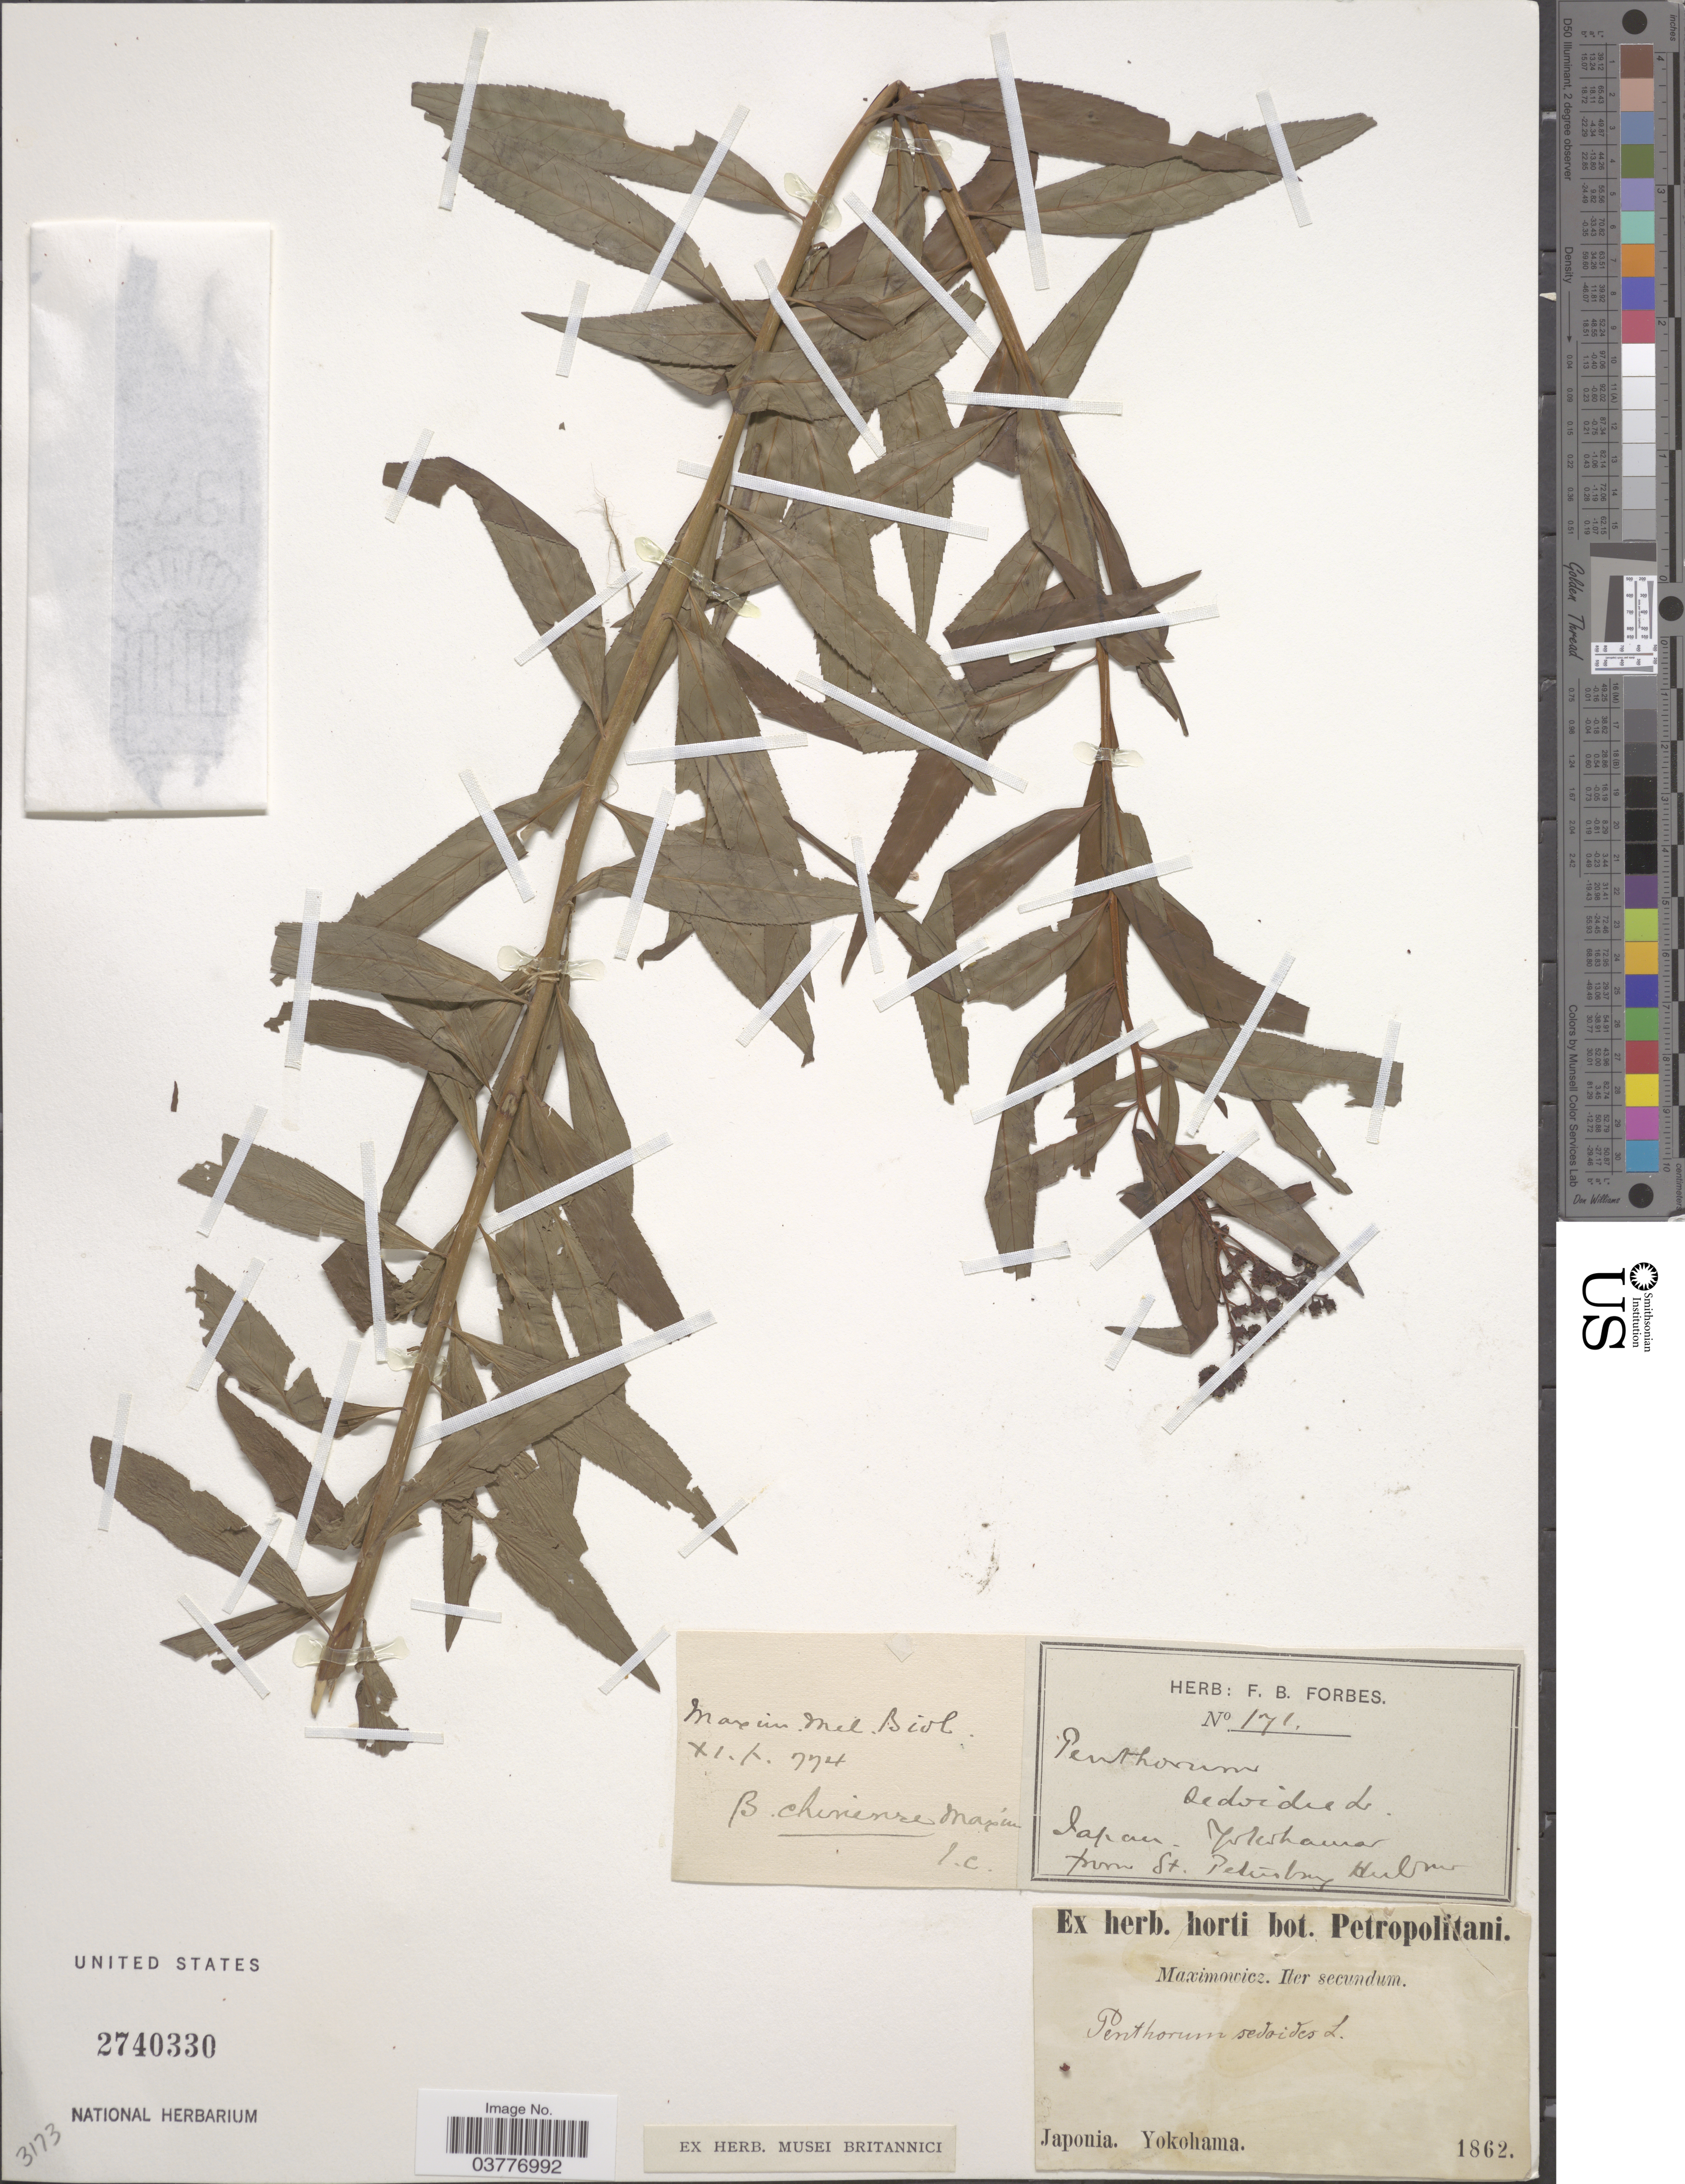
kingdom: Plantae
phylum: Tracheophyta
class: Magnoliopsida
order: Saxifragales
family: Penthoraceae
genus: Penthorum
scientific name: Penthorum sedoides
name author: L.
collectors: -. Maximowicz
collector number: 171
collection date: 1862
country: Japan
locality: Japonia. Yokohama.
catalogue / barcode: US 2740330